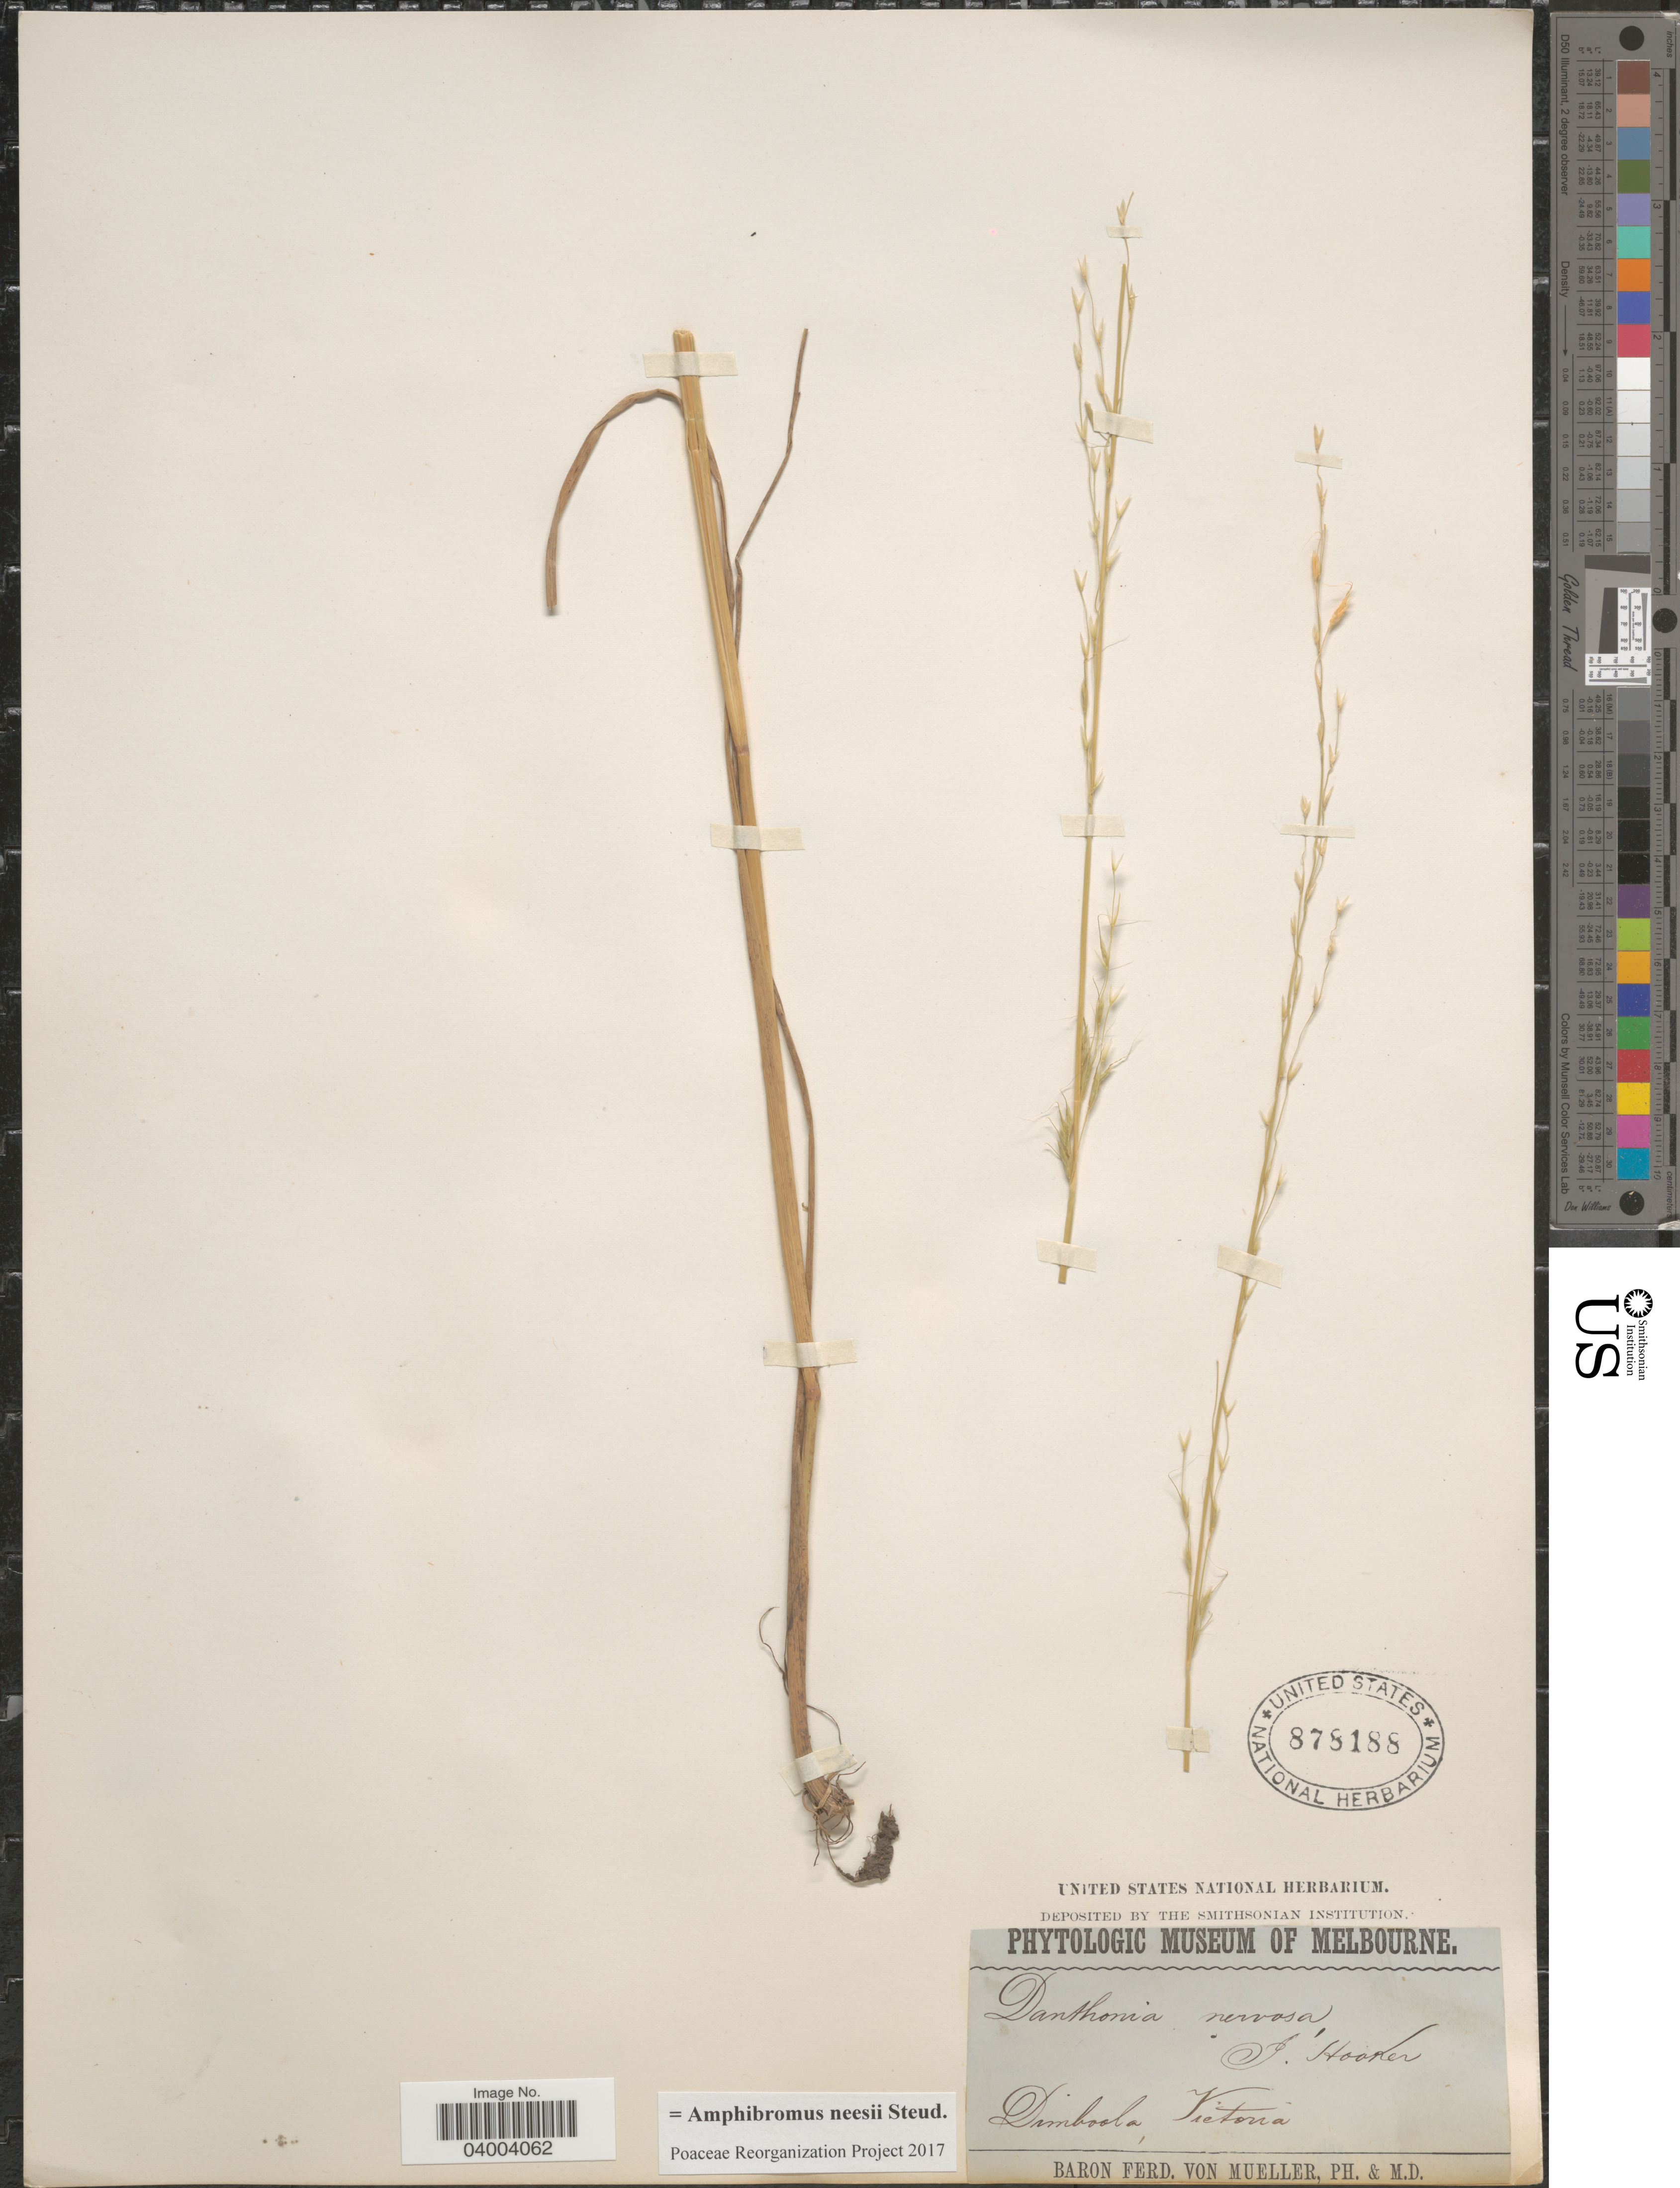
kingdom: Plantae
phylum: Tracheophyta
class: Liliopsida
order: Poales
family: Poaceae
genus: Amphibromus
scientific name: Amphibromus neesii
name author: Steud.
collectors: F. von Mueller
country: Australia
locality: Dimboola, Victoria.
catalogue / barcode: US 878188